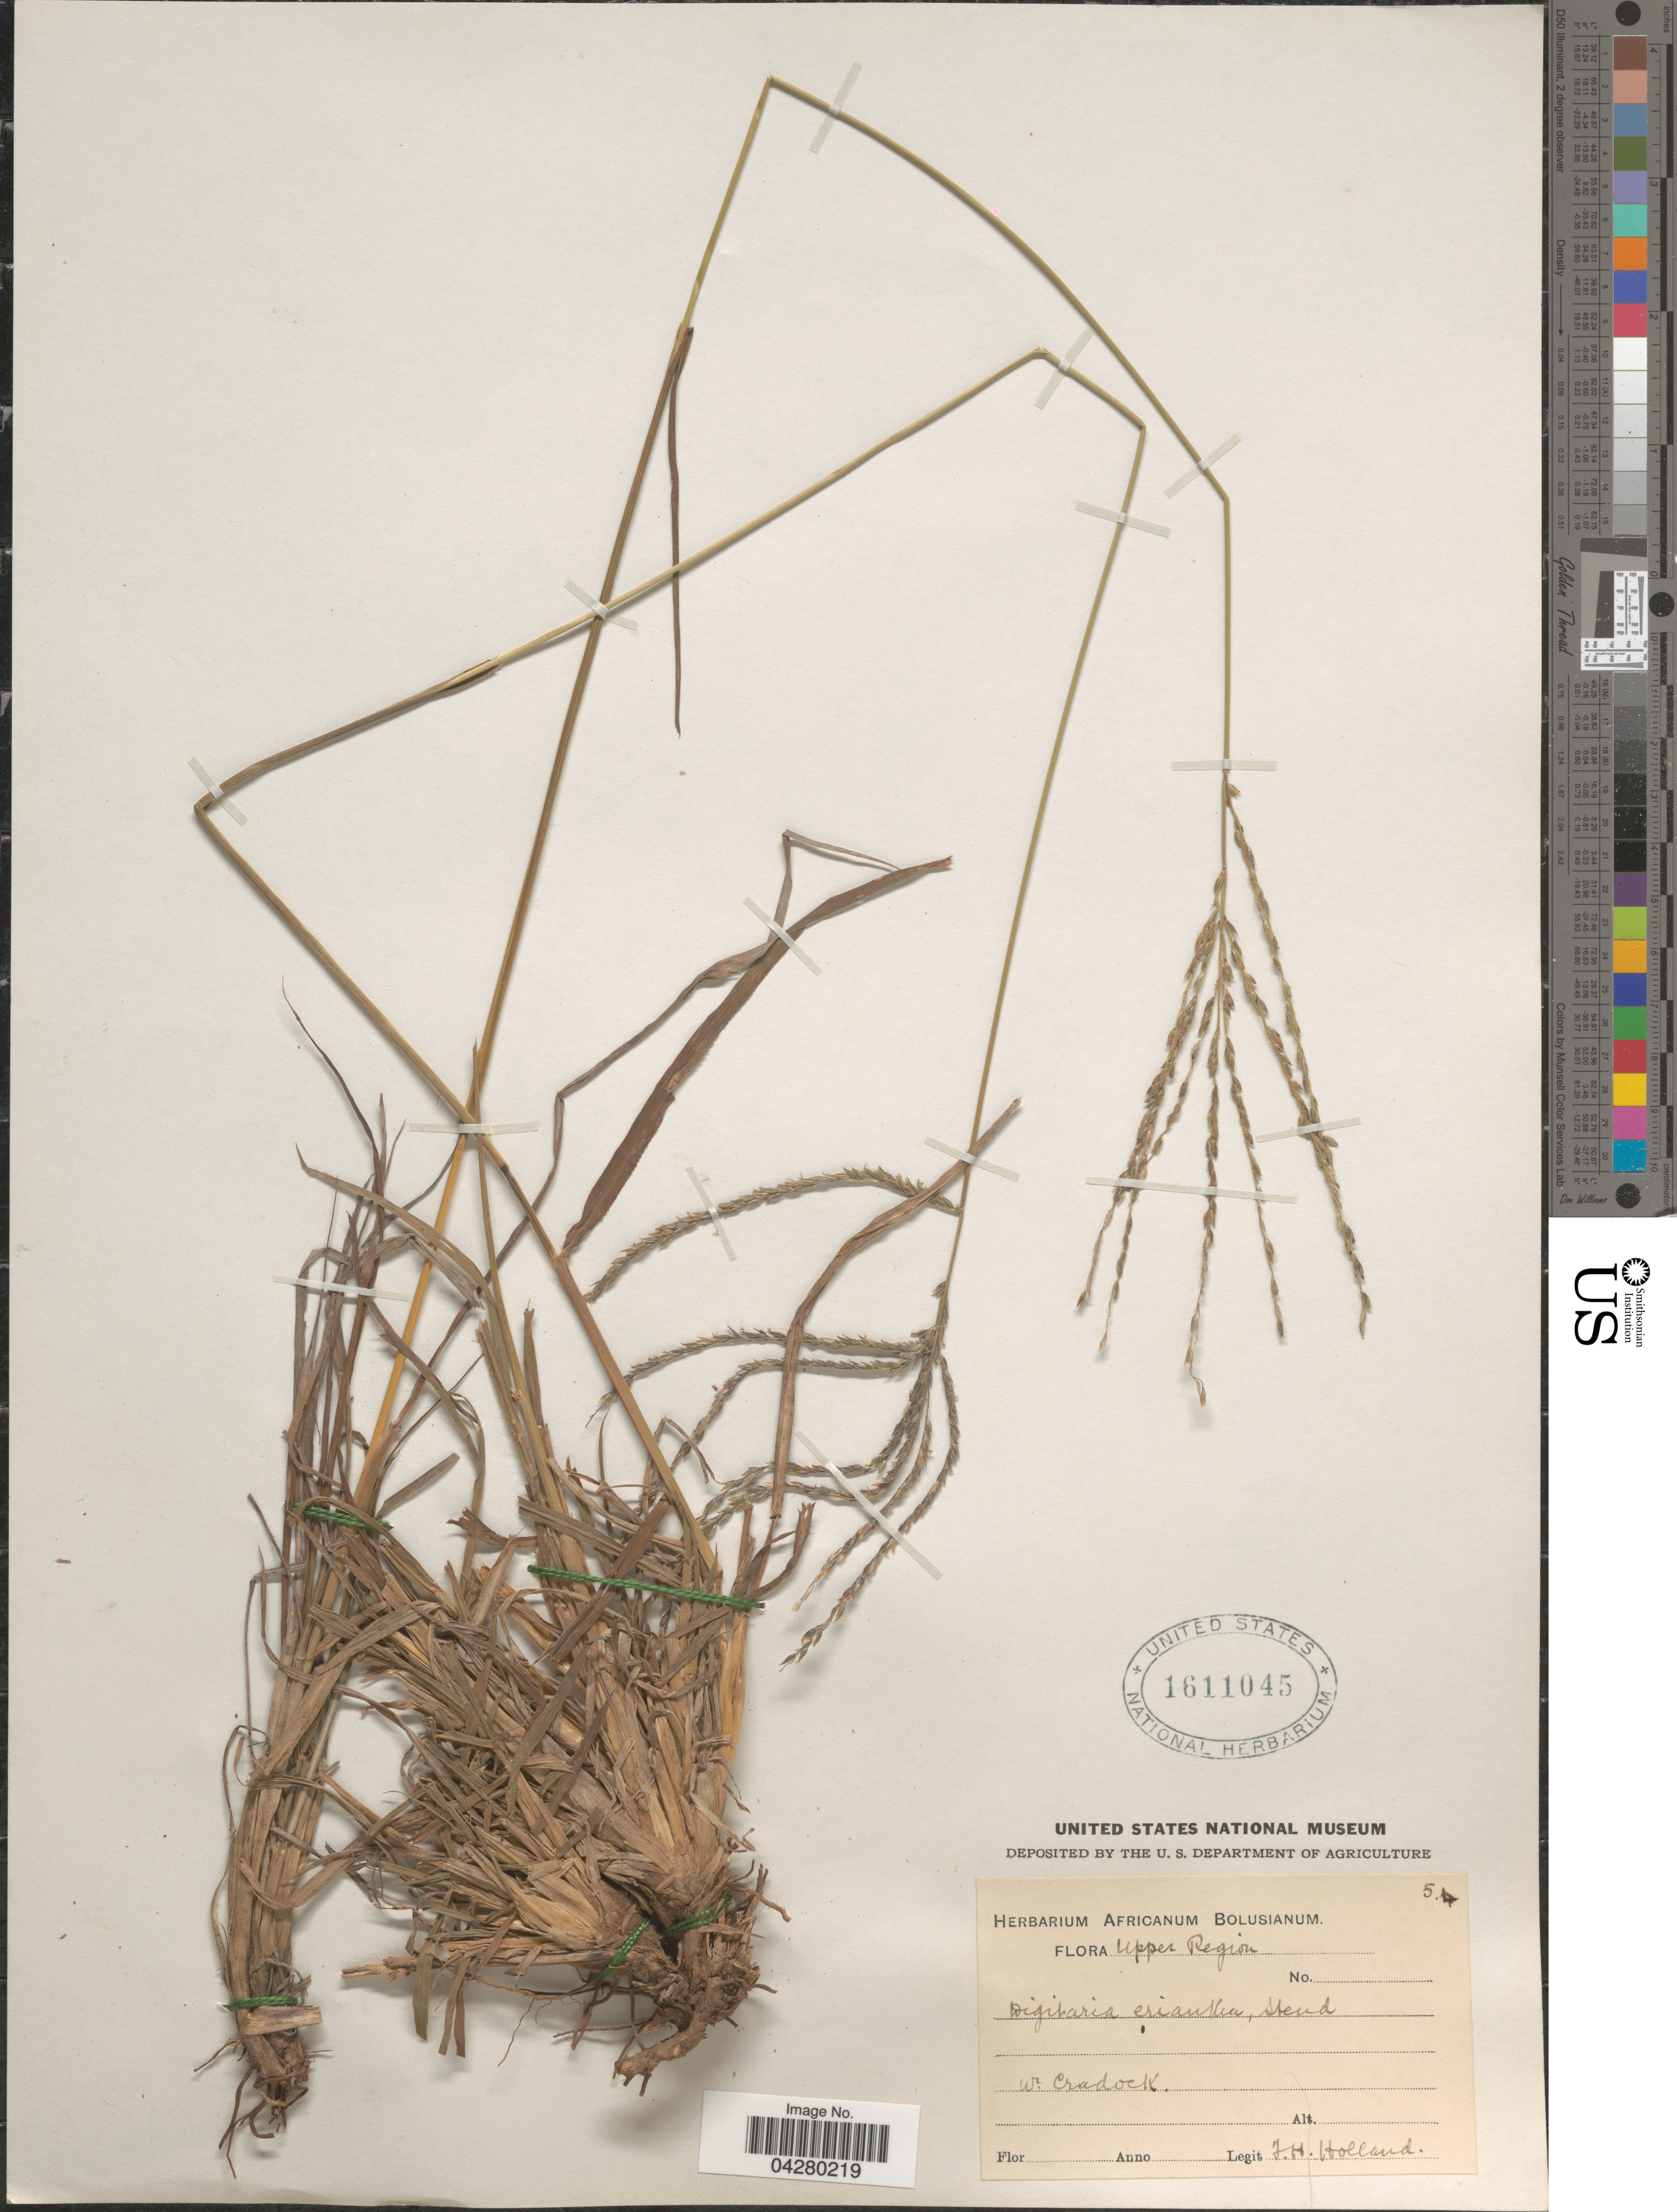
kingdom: Plantae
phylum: Tracheophyta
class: Liliopsida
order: Poales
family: Poaceae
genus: Digitaria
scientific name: Digitaria eriantha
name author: Steud.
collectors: J. Holland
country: South Africa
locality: Upper Region. W. Cradock.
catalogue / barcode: US 1611045